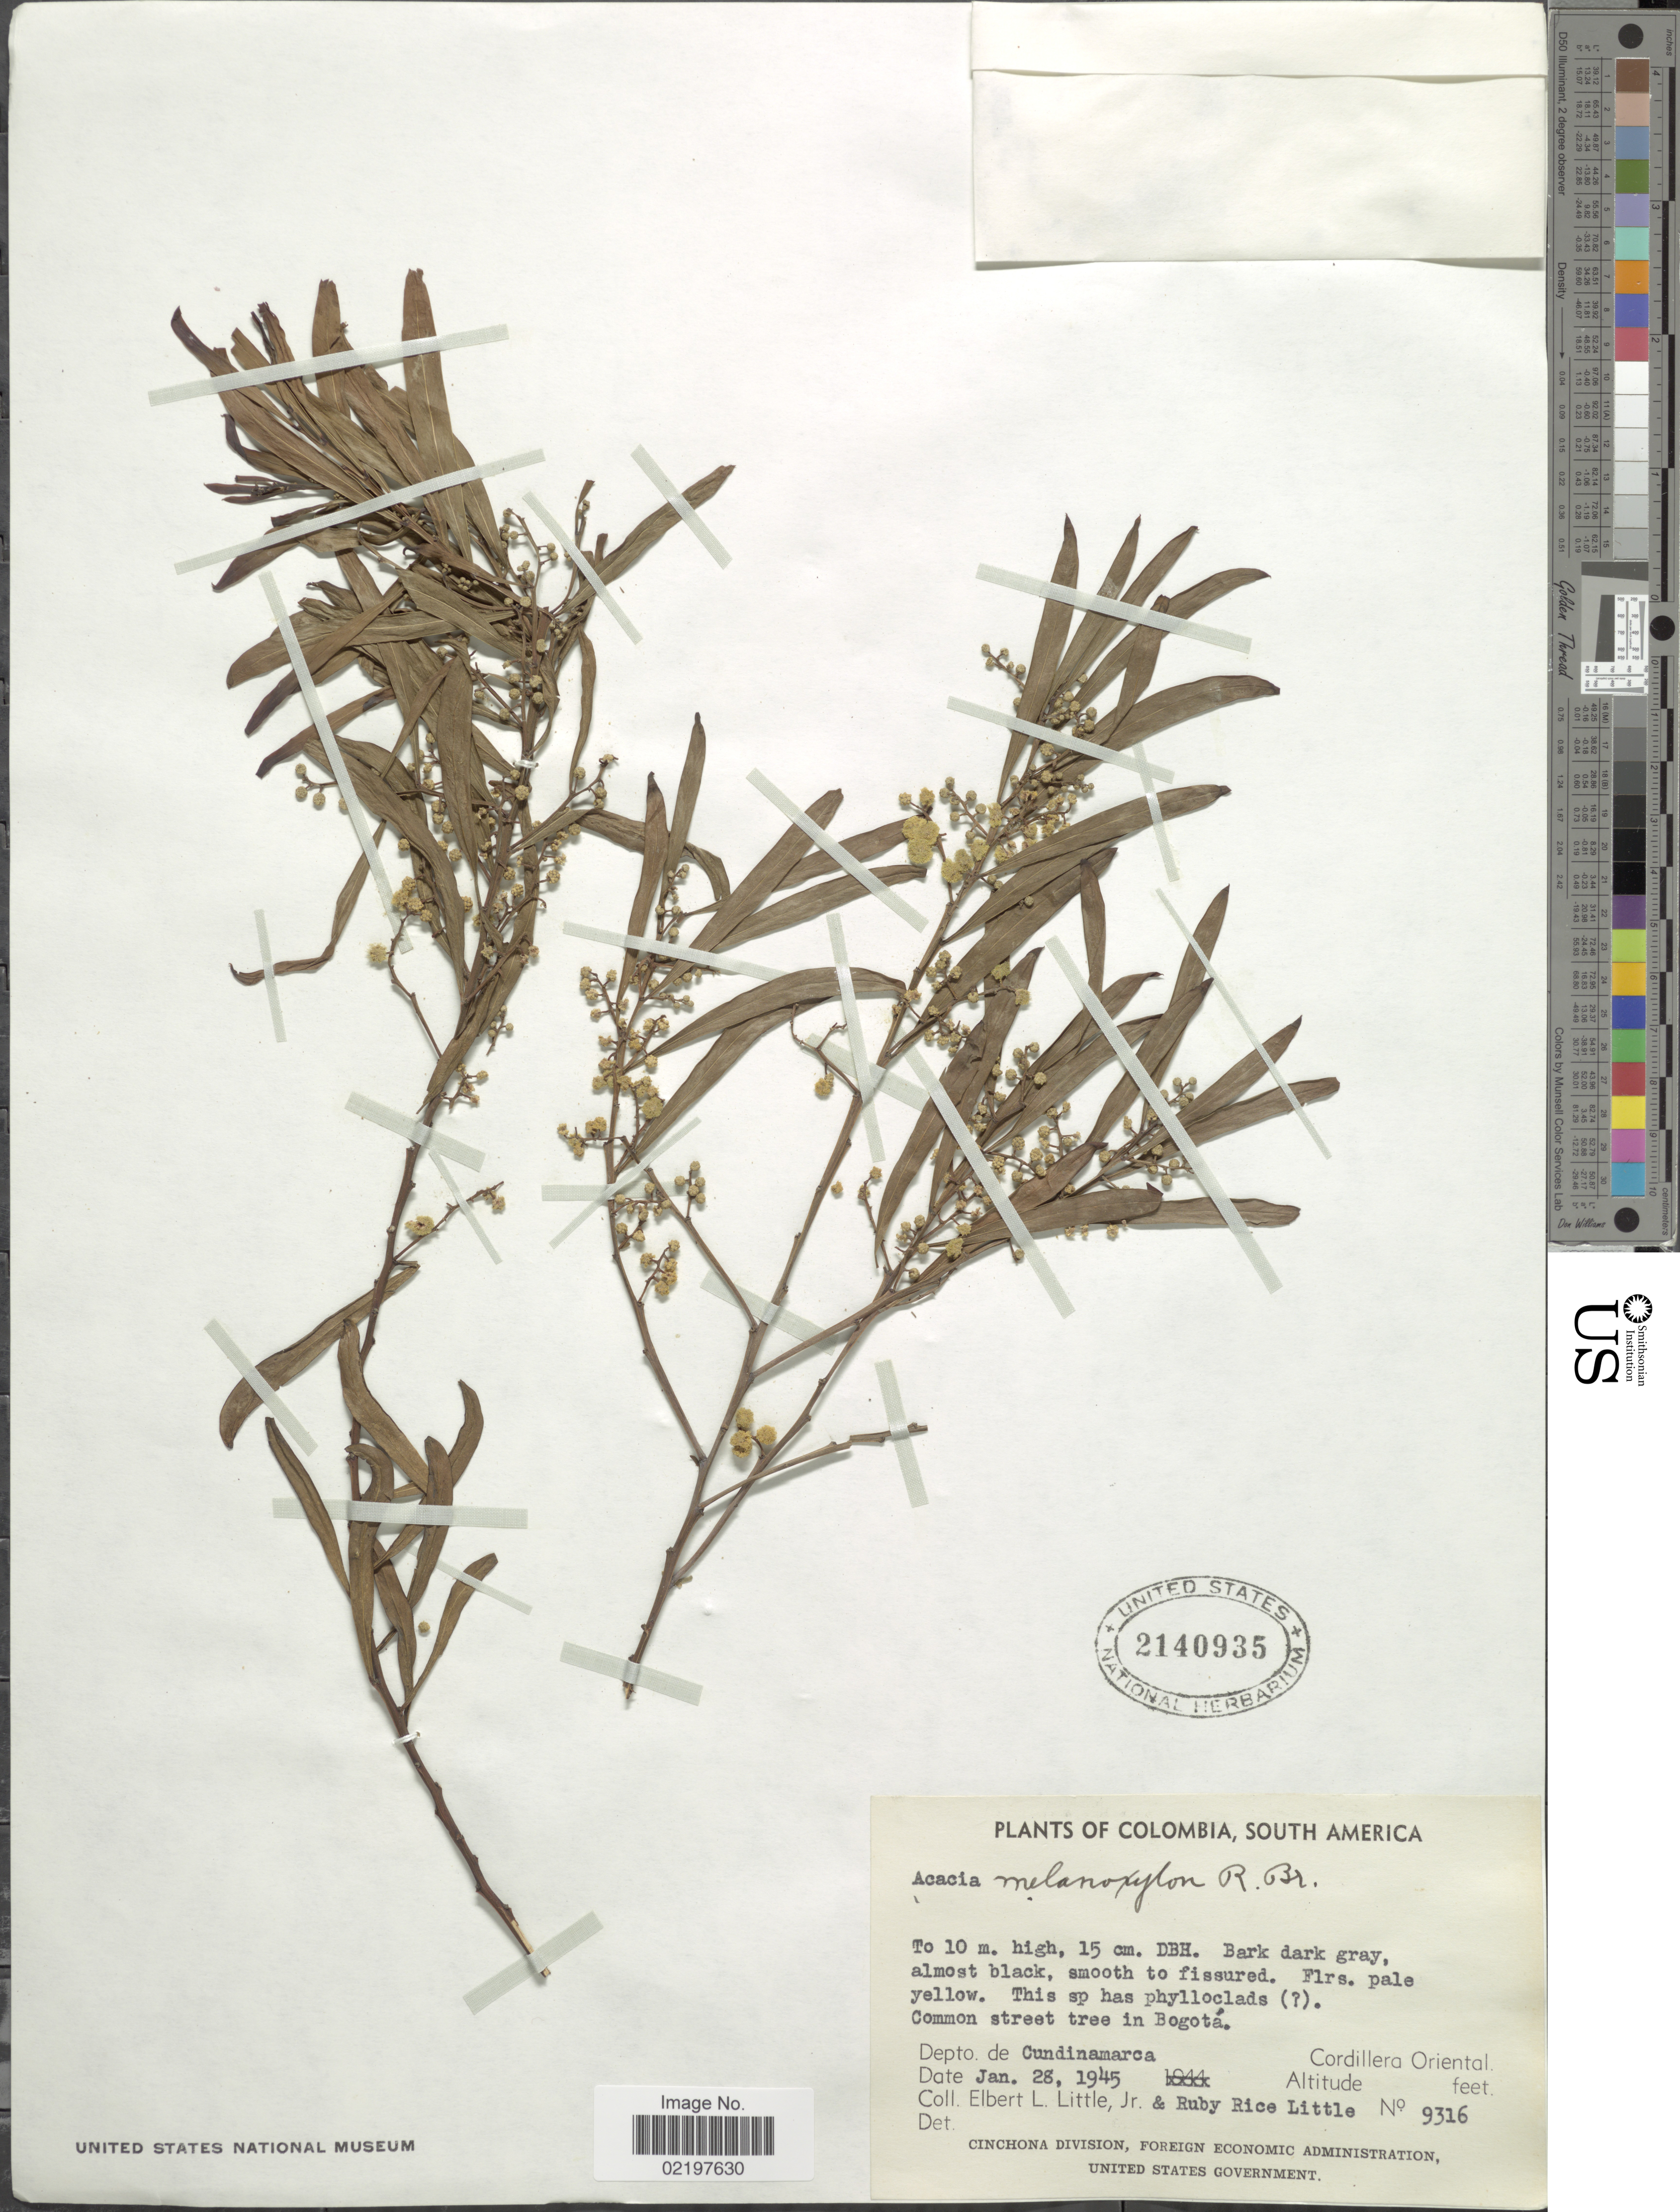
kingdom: Plantae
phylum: Tracheophyta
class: Magnoliopsida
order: Fabales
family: Fabaceae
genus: Acacia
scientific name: Acacia melanoxylon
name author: R. Br.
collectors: E. L. Little & R. R. Little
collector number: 9316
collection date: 1945-01-28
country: Colombia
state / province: Cundinamarca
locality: Common street tree in Bogota, Depto. de Cundinamarca, Cordillera Oriental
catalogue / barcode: US 2140935